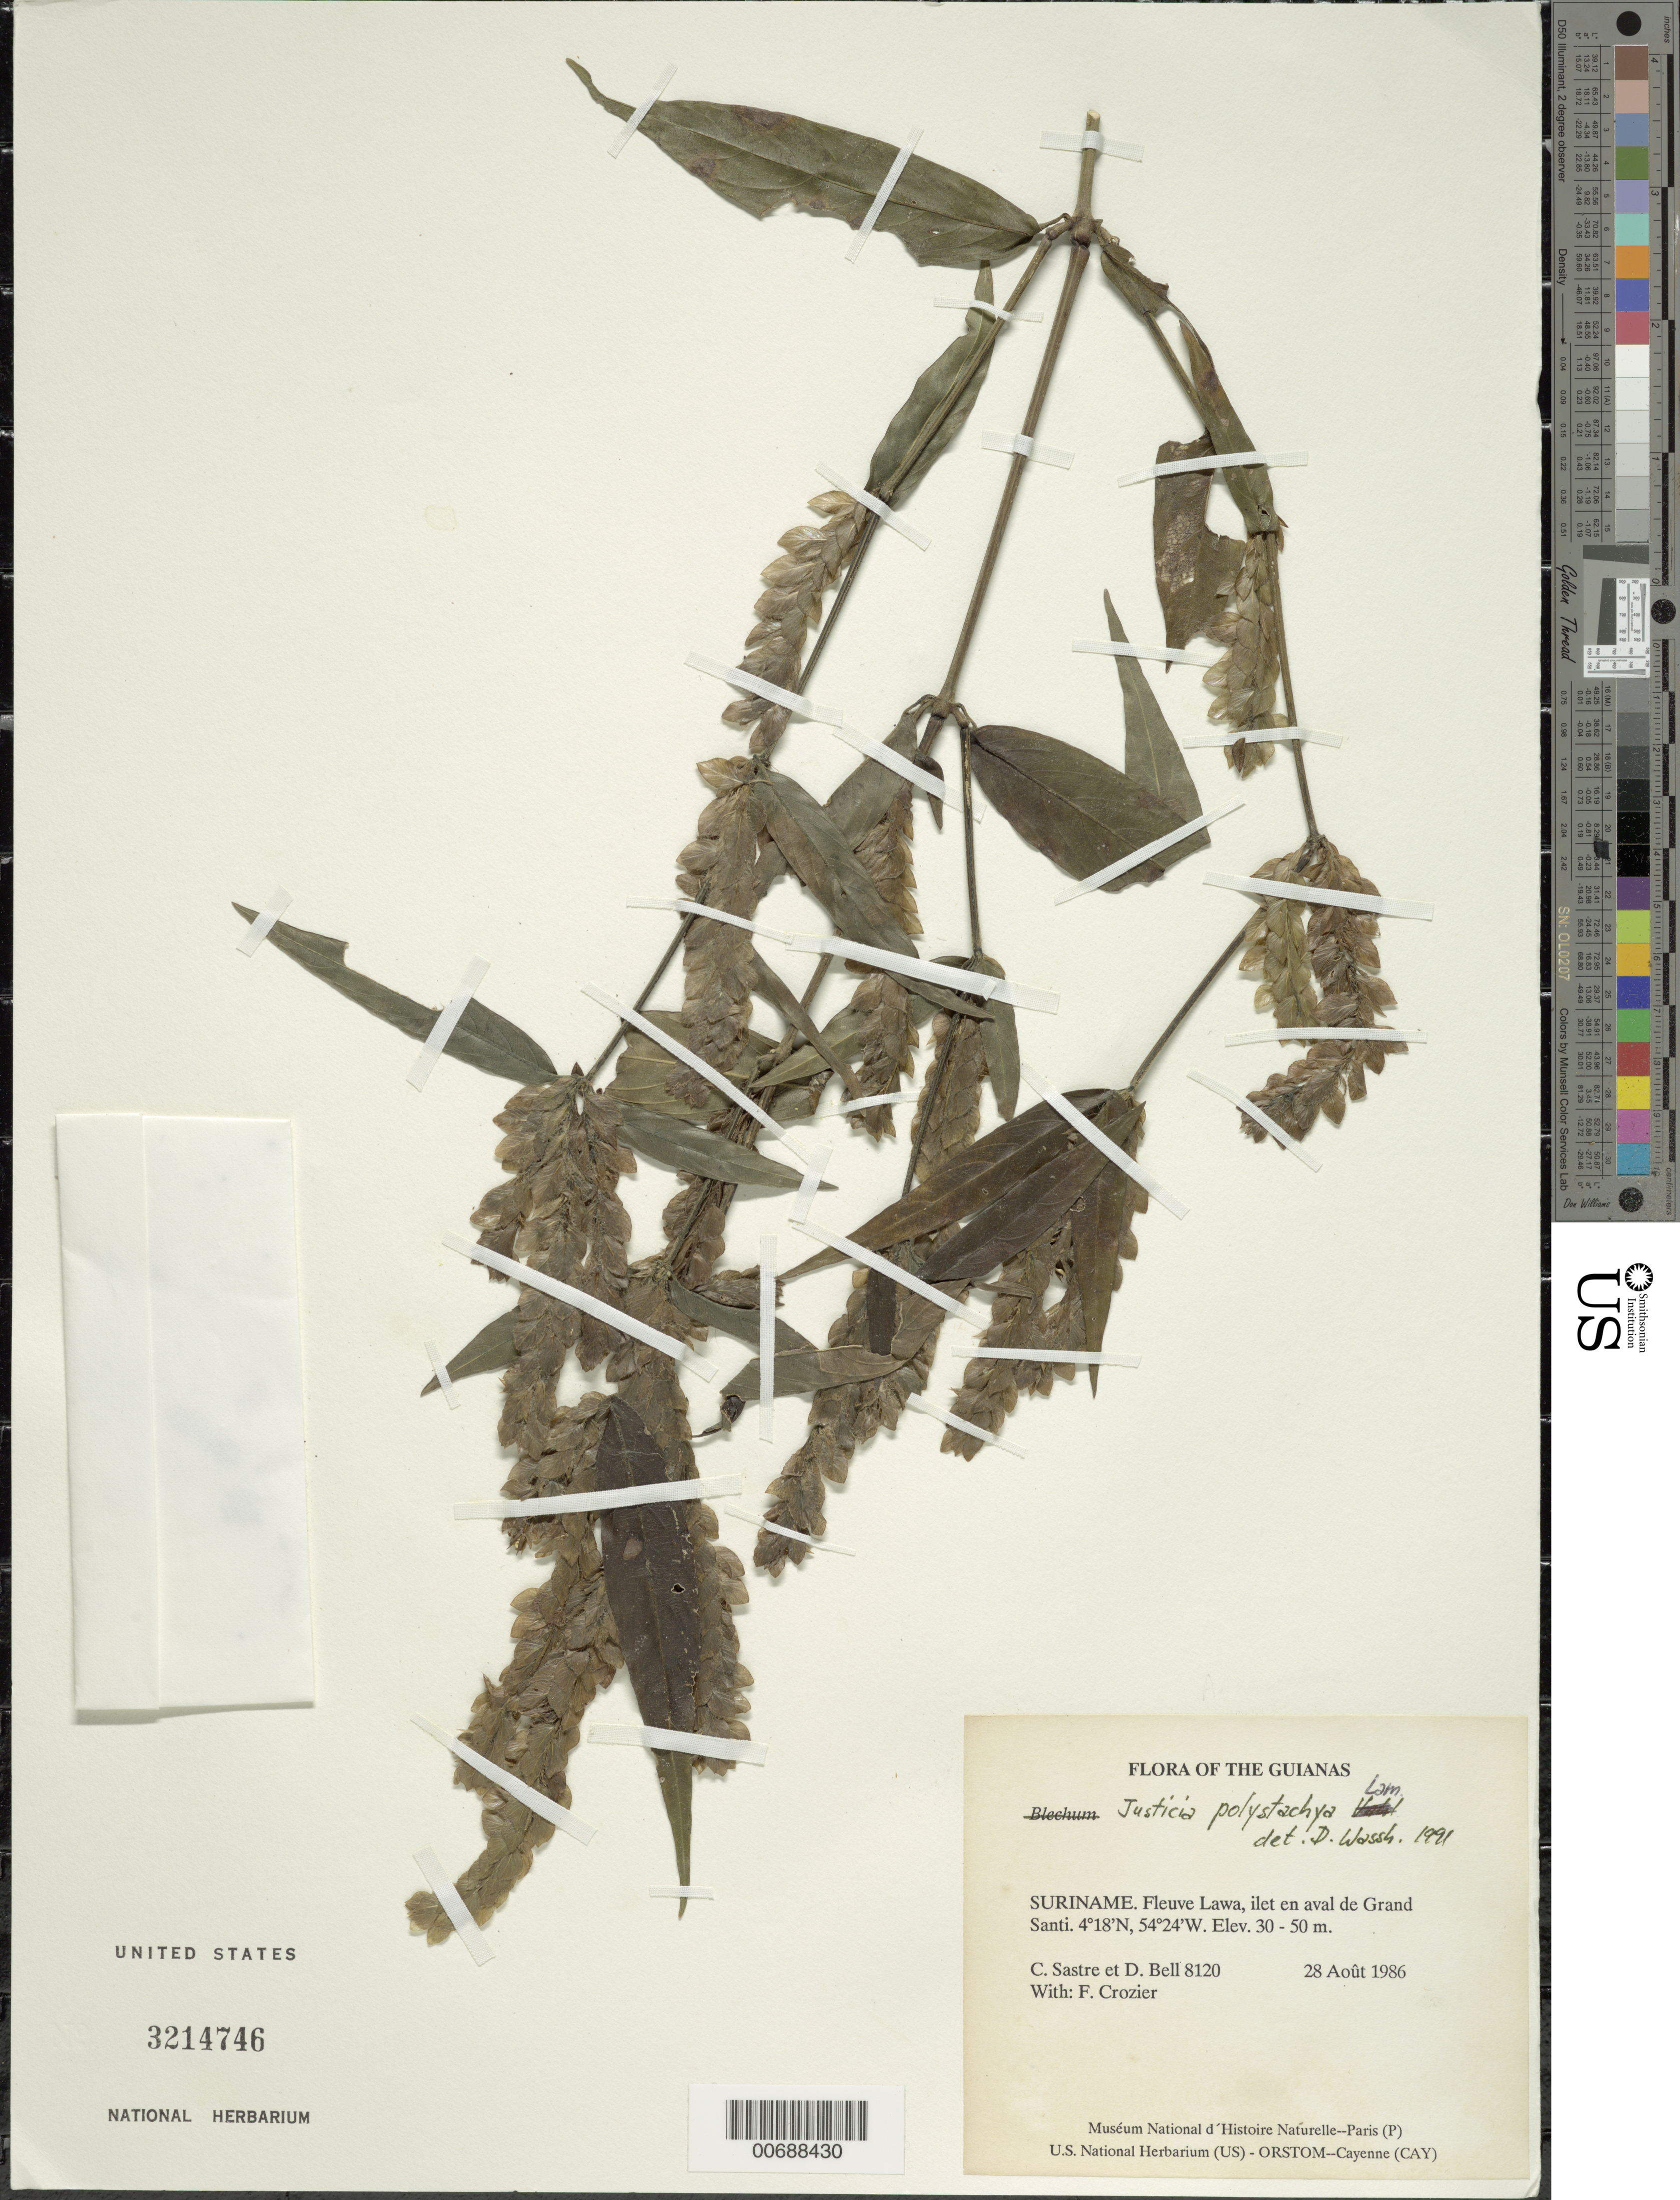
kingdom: Plantae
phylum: Tracheophyta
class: Magnoliopsida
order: Lamiales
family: Acanthaceae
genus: Justicia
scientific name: Justicia polystachya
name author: Lam.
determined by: Wasshausen, Dieter C., (BOT), Smithsonian Institution - National Museum of Natural History (UNITED STATES)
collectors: C. H. L. Sastre, D. A. Bell & F. Crozier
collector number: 8120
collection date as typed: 28 August 1986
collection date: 1986-08-28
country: Suriname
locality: Fleuve Lawa, ilet en aval de Grand Santi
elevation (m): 30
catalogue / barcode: US 3214746